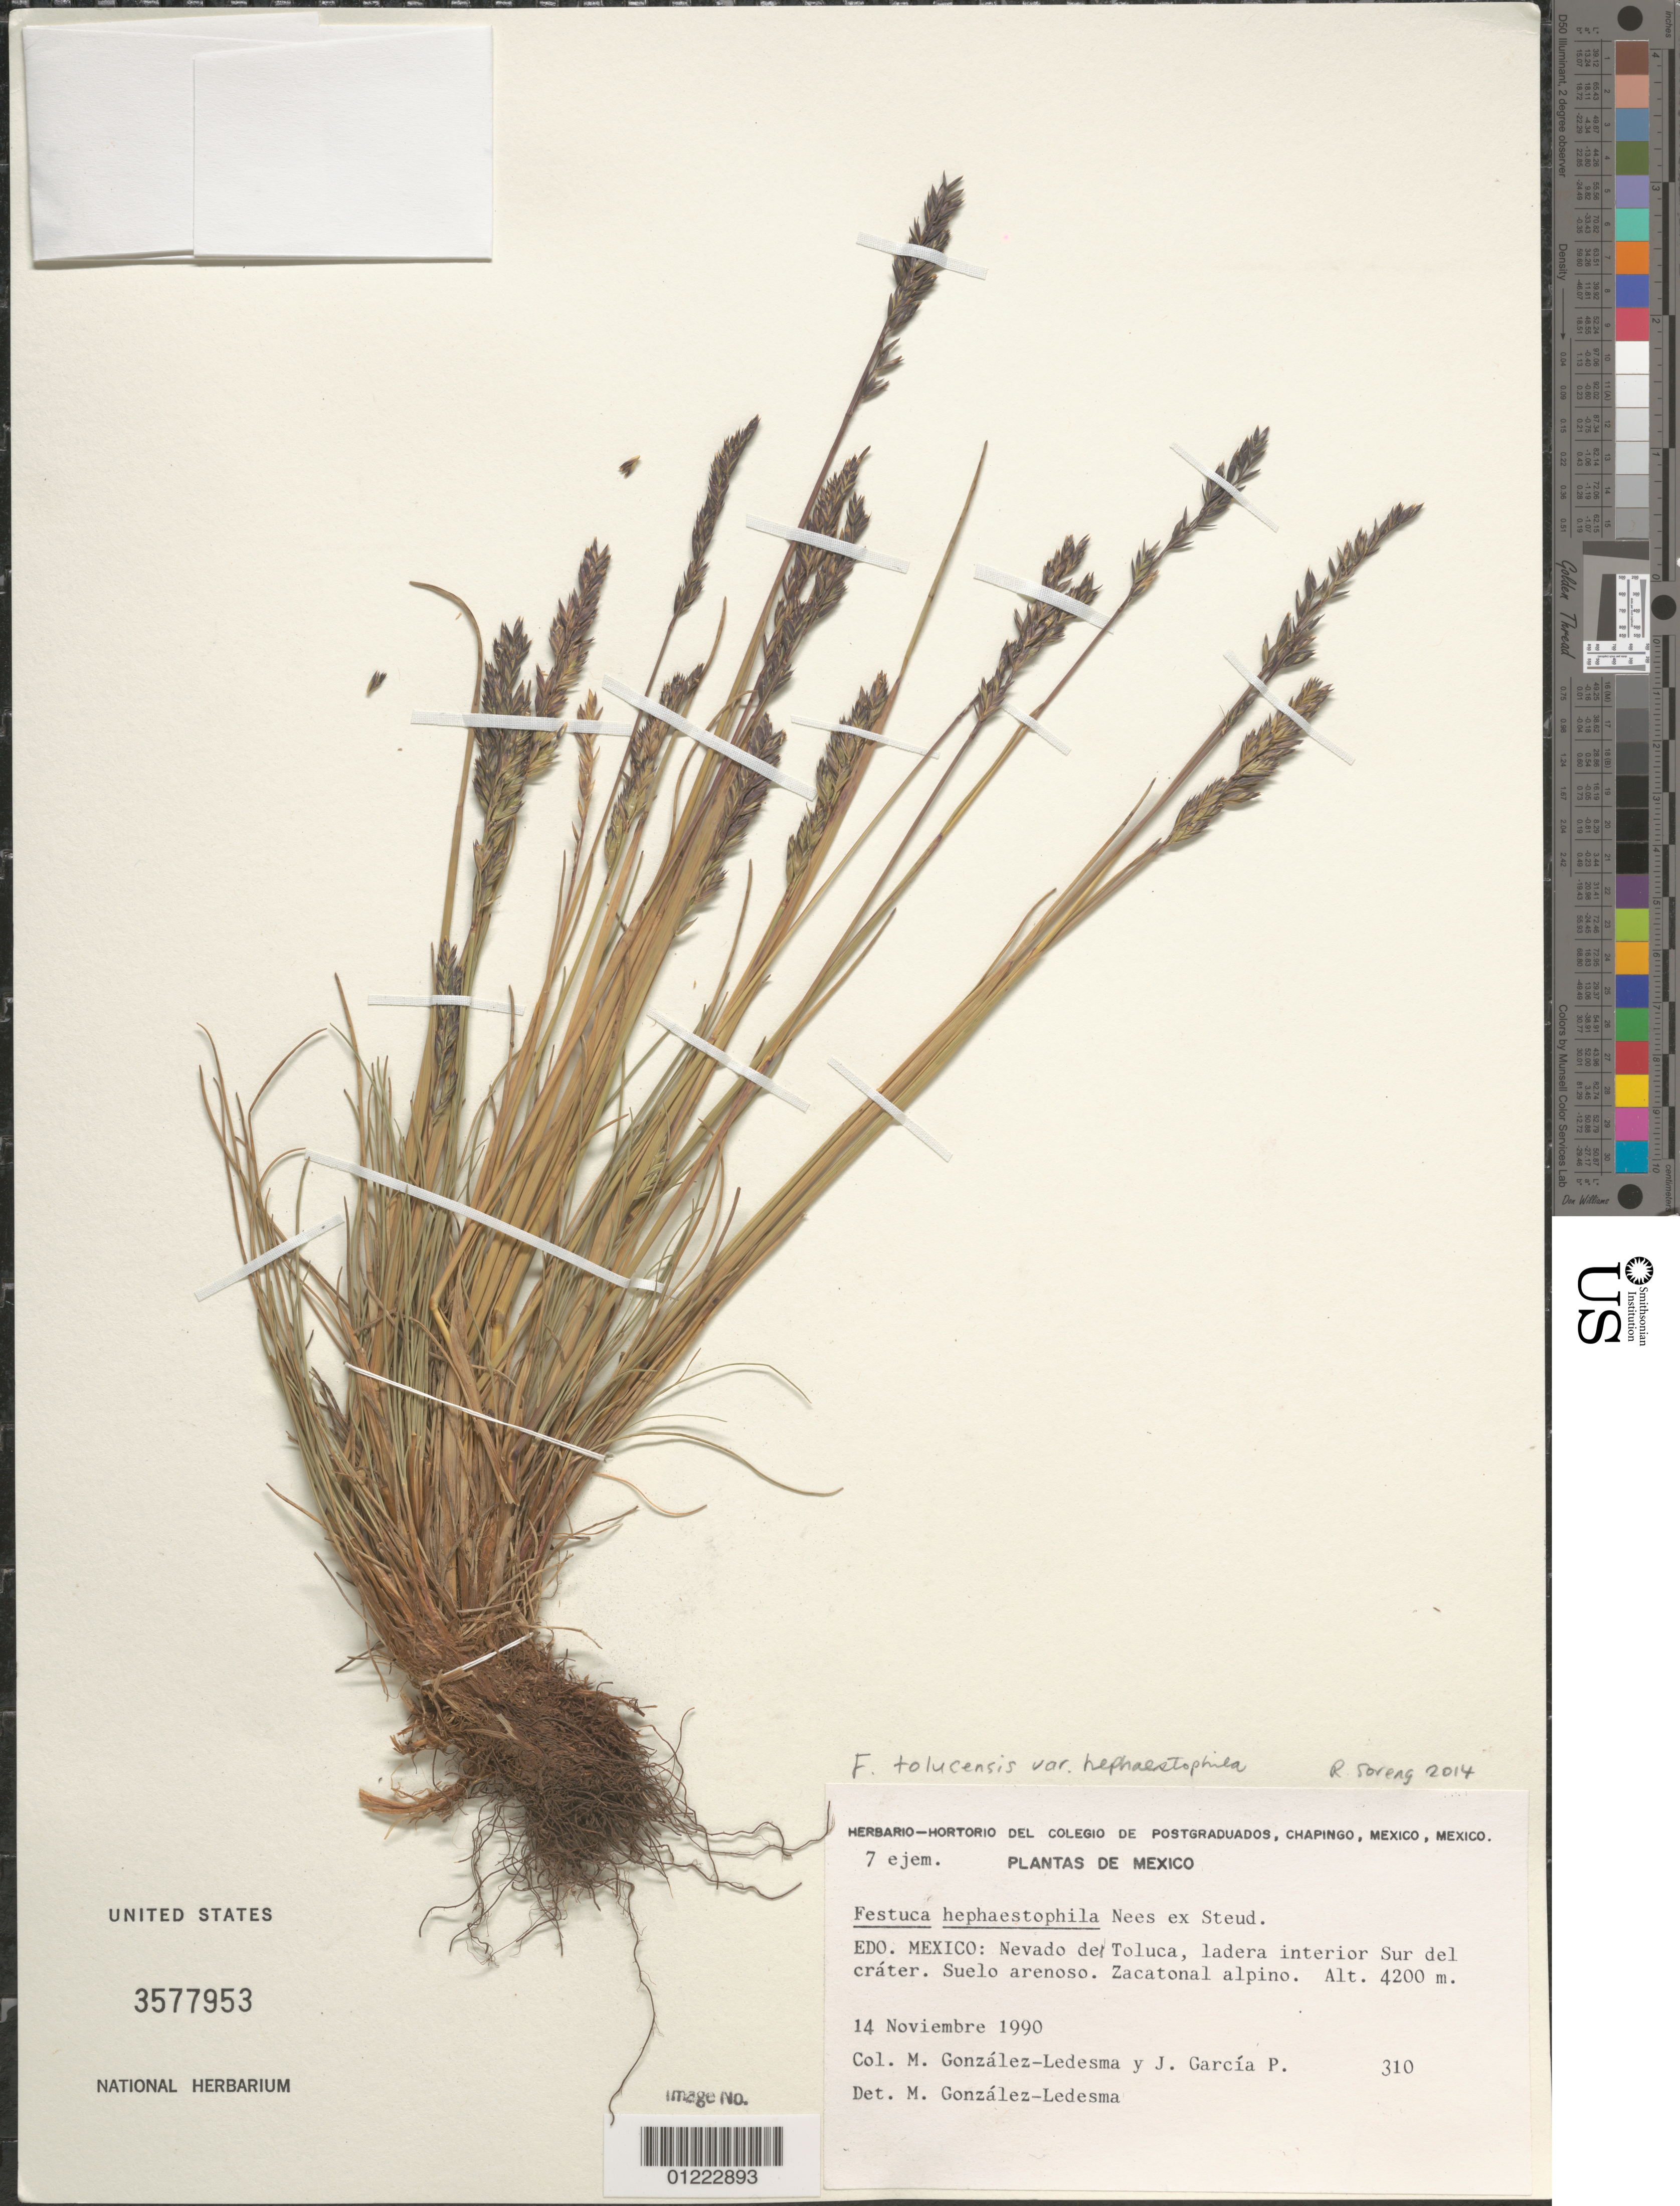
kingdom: Plantae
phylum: Tracheophyta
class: Liliopsida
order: Poales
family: Poaceae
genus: Festuca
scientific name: Festuca tolucensis var. hephaestophila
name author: (Nees ex Steud.) Nees ex Hook.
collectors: M. González-Ledesma & J. D. García-Pérez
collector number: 310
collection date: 1990-11-14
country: Mexico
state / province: México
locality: Edo. Mexico: Nevado de/Toluca, ladera interior Sur del cráter. Suelo arenoso. Zacatonal alpino.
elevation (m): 4200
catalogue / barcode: US 3577953